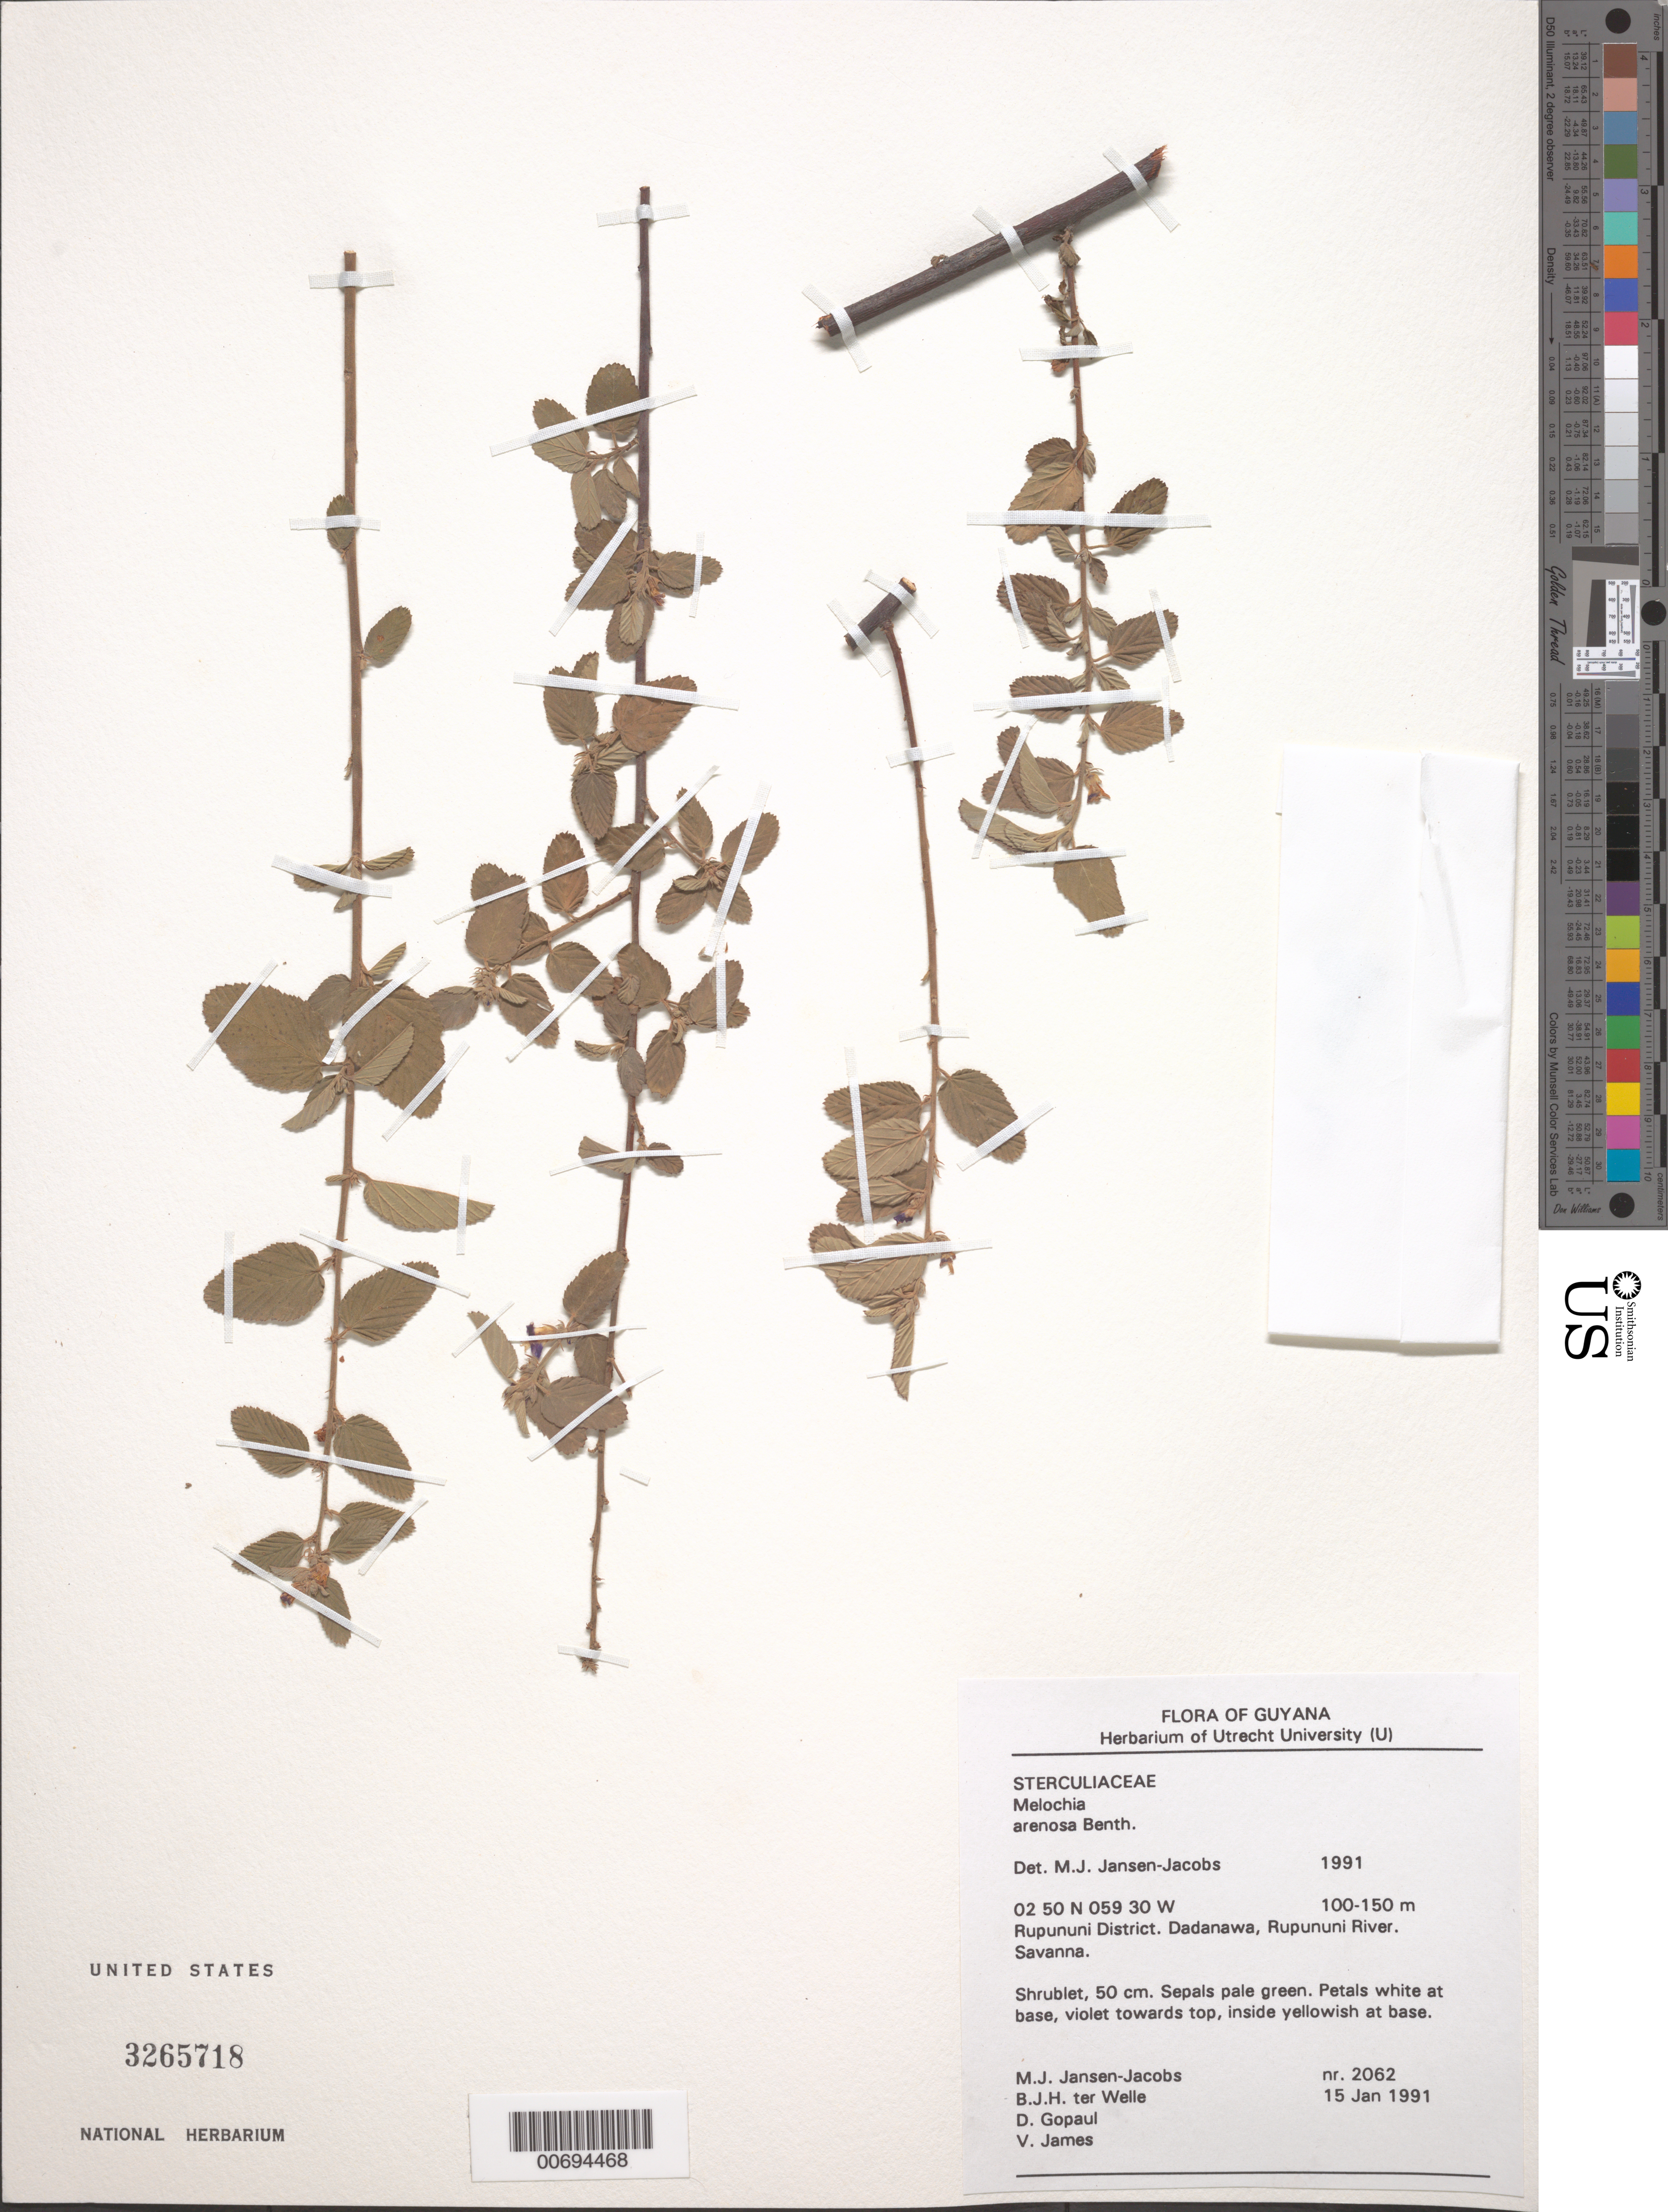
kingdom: Plantae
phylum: Tracheophyta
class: Magnoliopsida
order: Malvales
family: Malvaceae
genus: Melochia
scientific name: Melochia arenosa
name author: Benth.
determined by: Jansen-Jacobs, M. J., (U), Nationaal Herbarium Nederland, Utrecht University branch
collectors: M. J. Jansen-Jacobs, B. Welle, D. Gopaul & V. James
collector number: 2062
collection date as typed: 15-Jan-91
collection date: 1991-01-15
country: Guyana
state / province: U. Takutu-U. Essequibo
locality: Dadanawa, Rupununi River, Rupununi District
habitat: Savanna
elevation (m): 100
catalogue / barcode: US 3265718